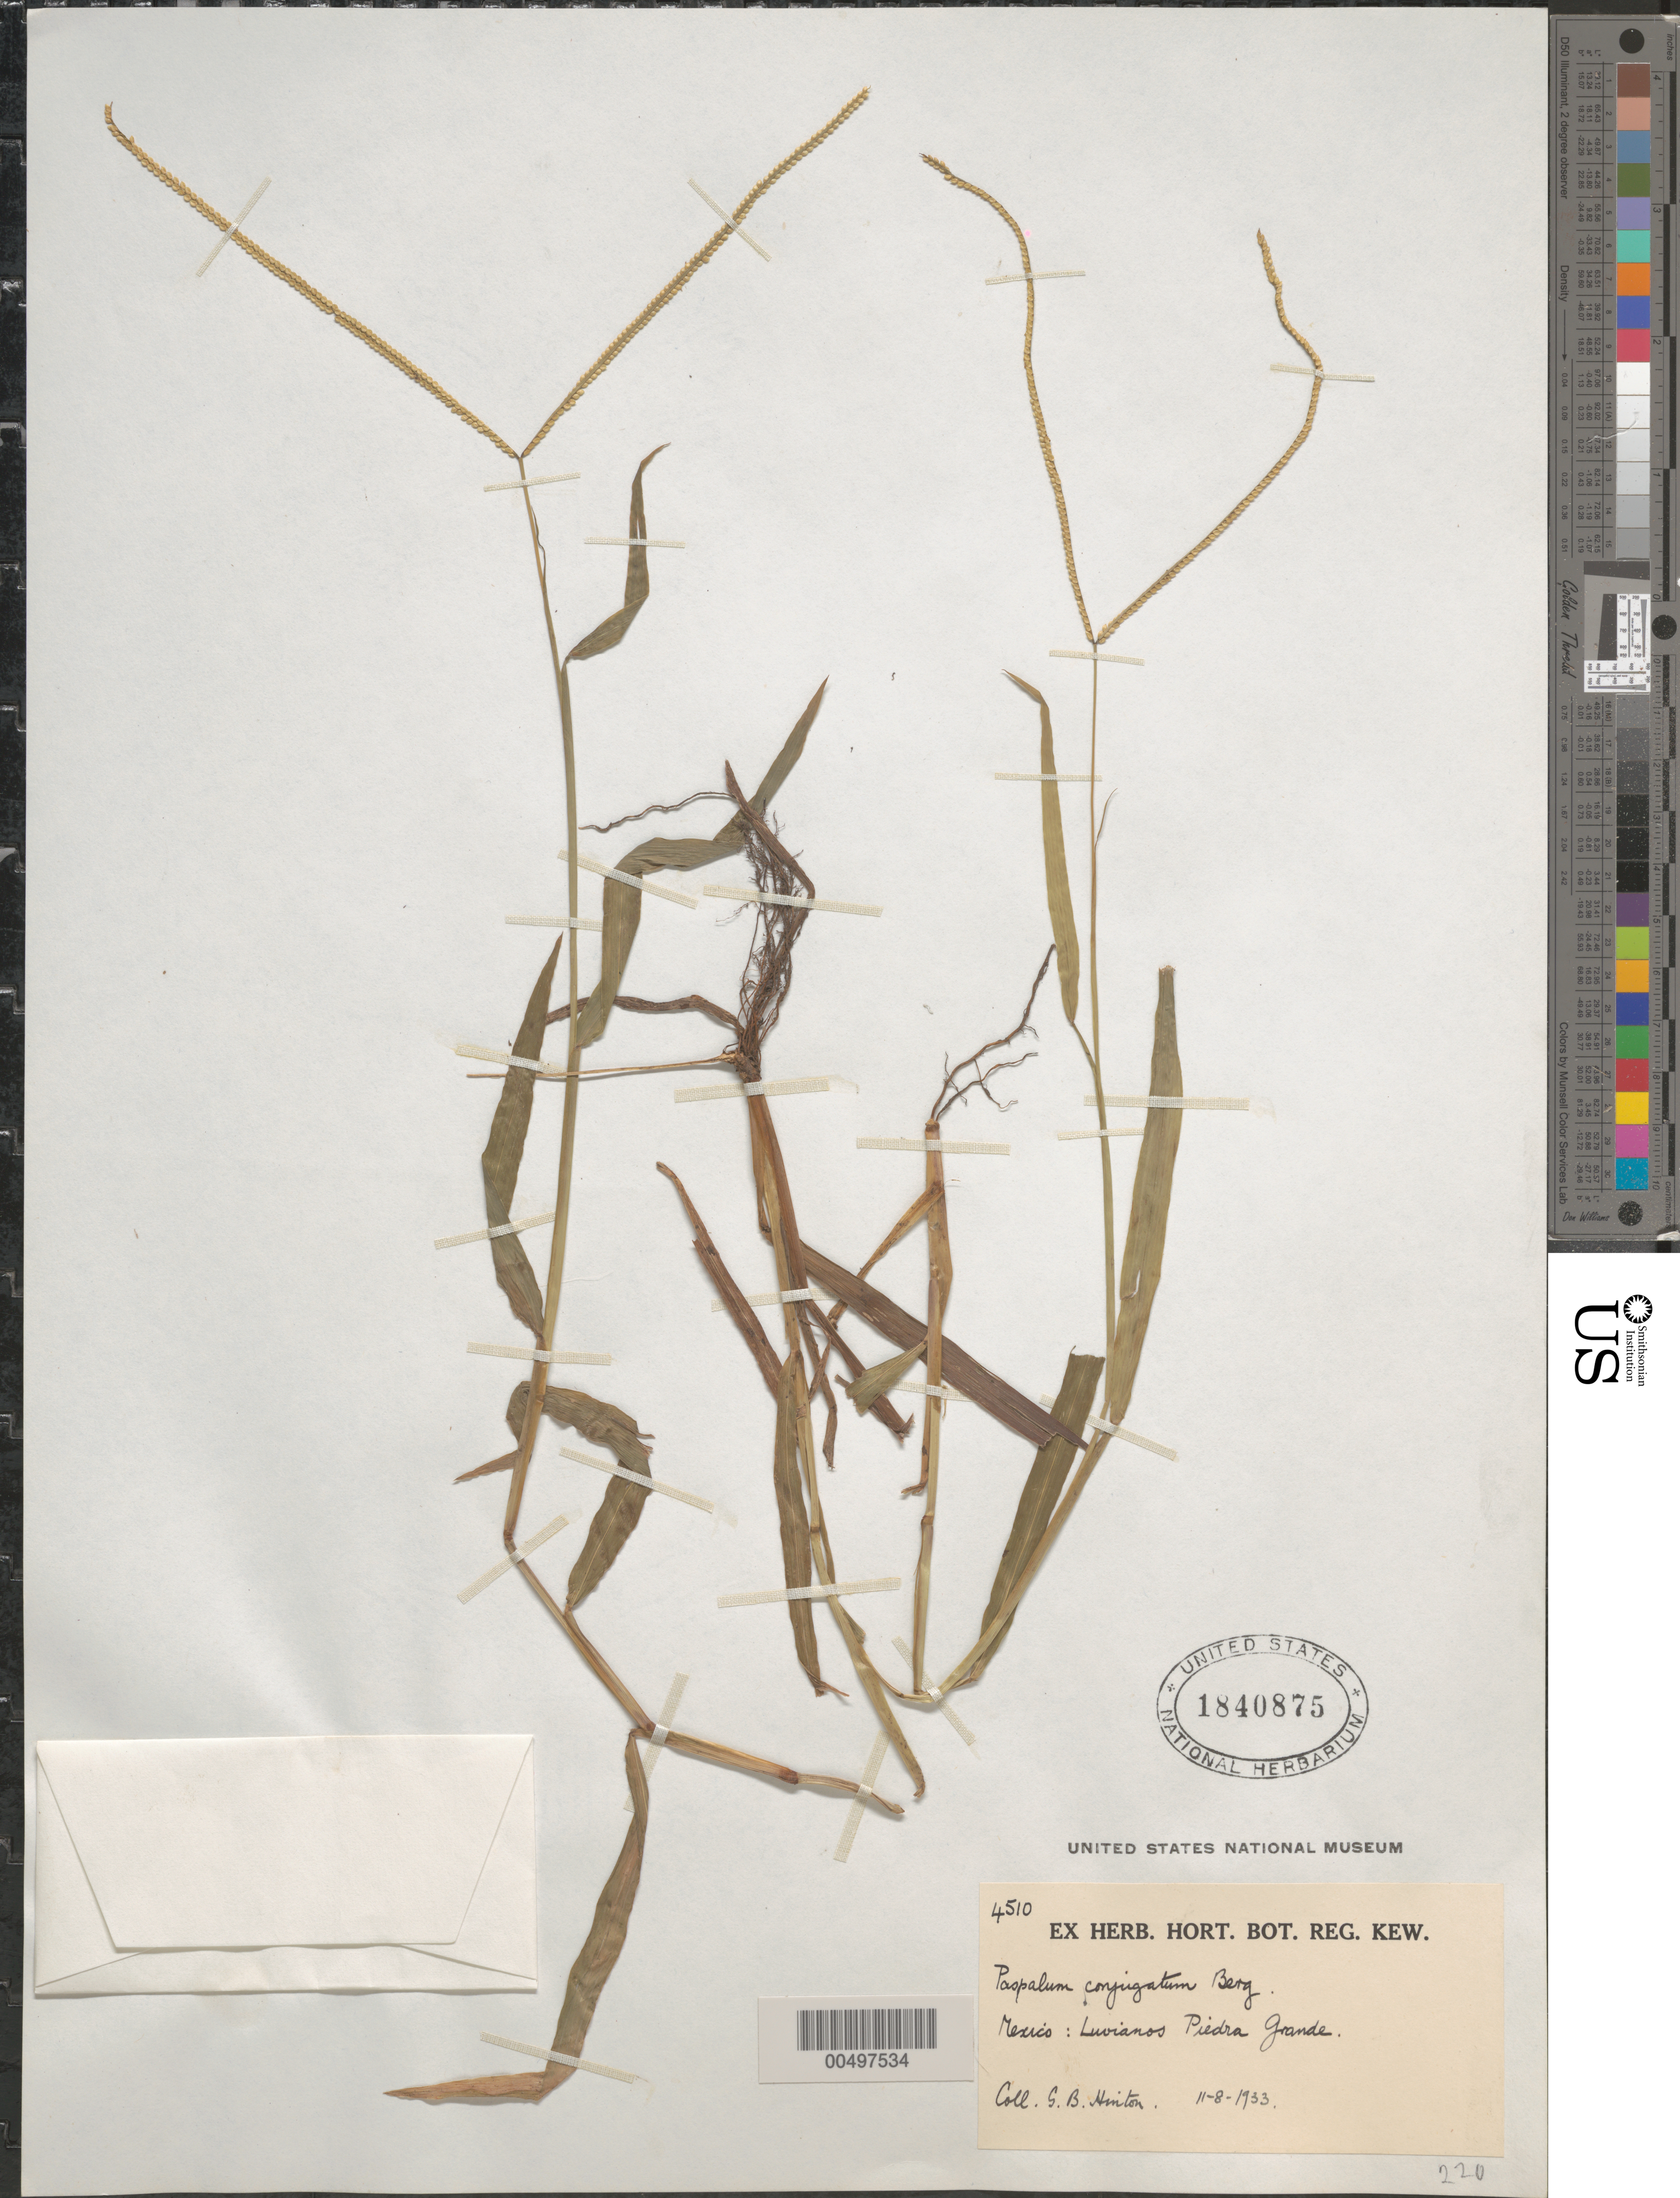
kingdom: Plantae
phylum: Tracheophyta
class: Liliopsida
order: Poales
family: Poaceae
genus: Paspalum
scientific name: Paspalum conjugatum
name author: P.J. Bergius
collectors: G. B. Hinton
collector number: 4510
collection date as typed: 11 Aug 1933 or 8 Nov 1933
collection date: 1933-08-11 or 1933-11-08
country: Mexico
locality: Luvianos Piedra Grande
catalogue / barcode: US 1840875